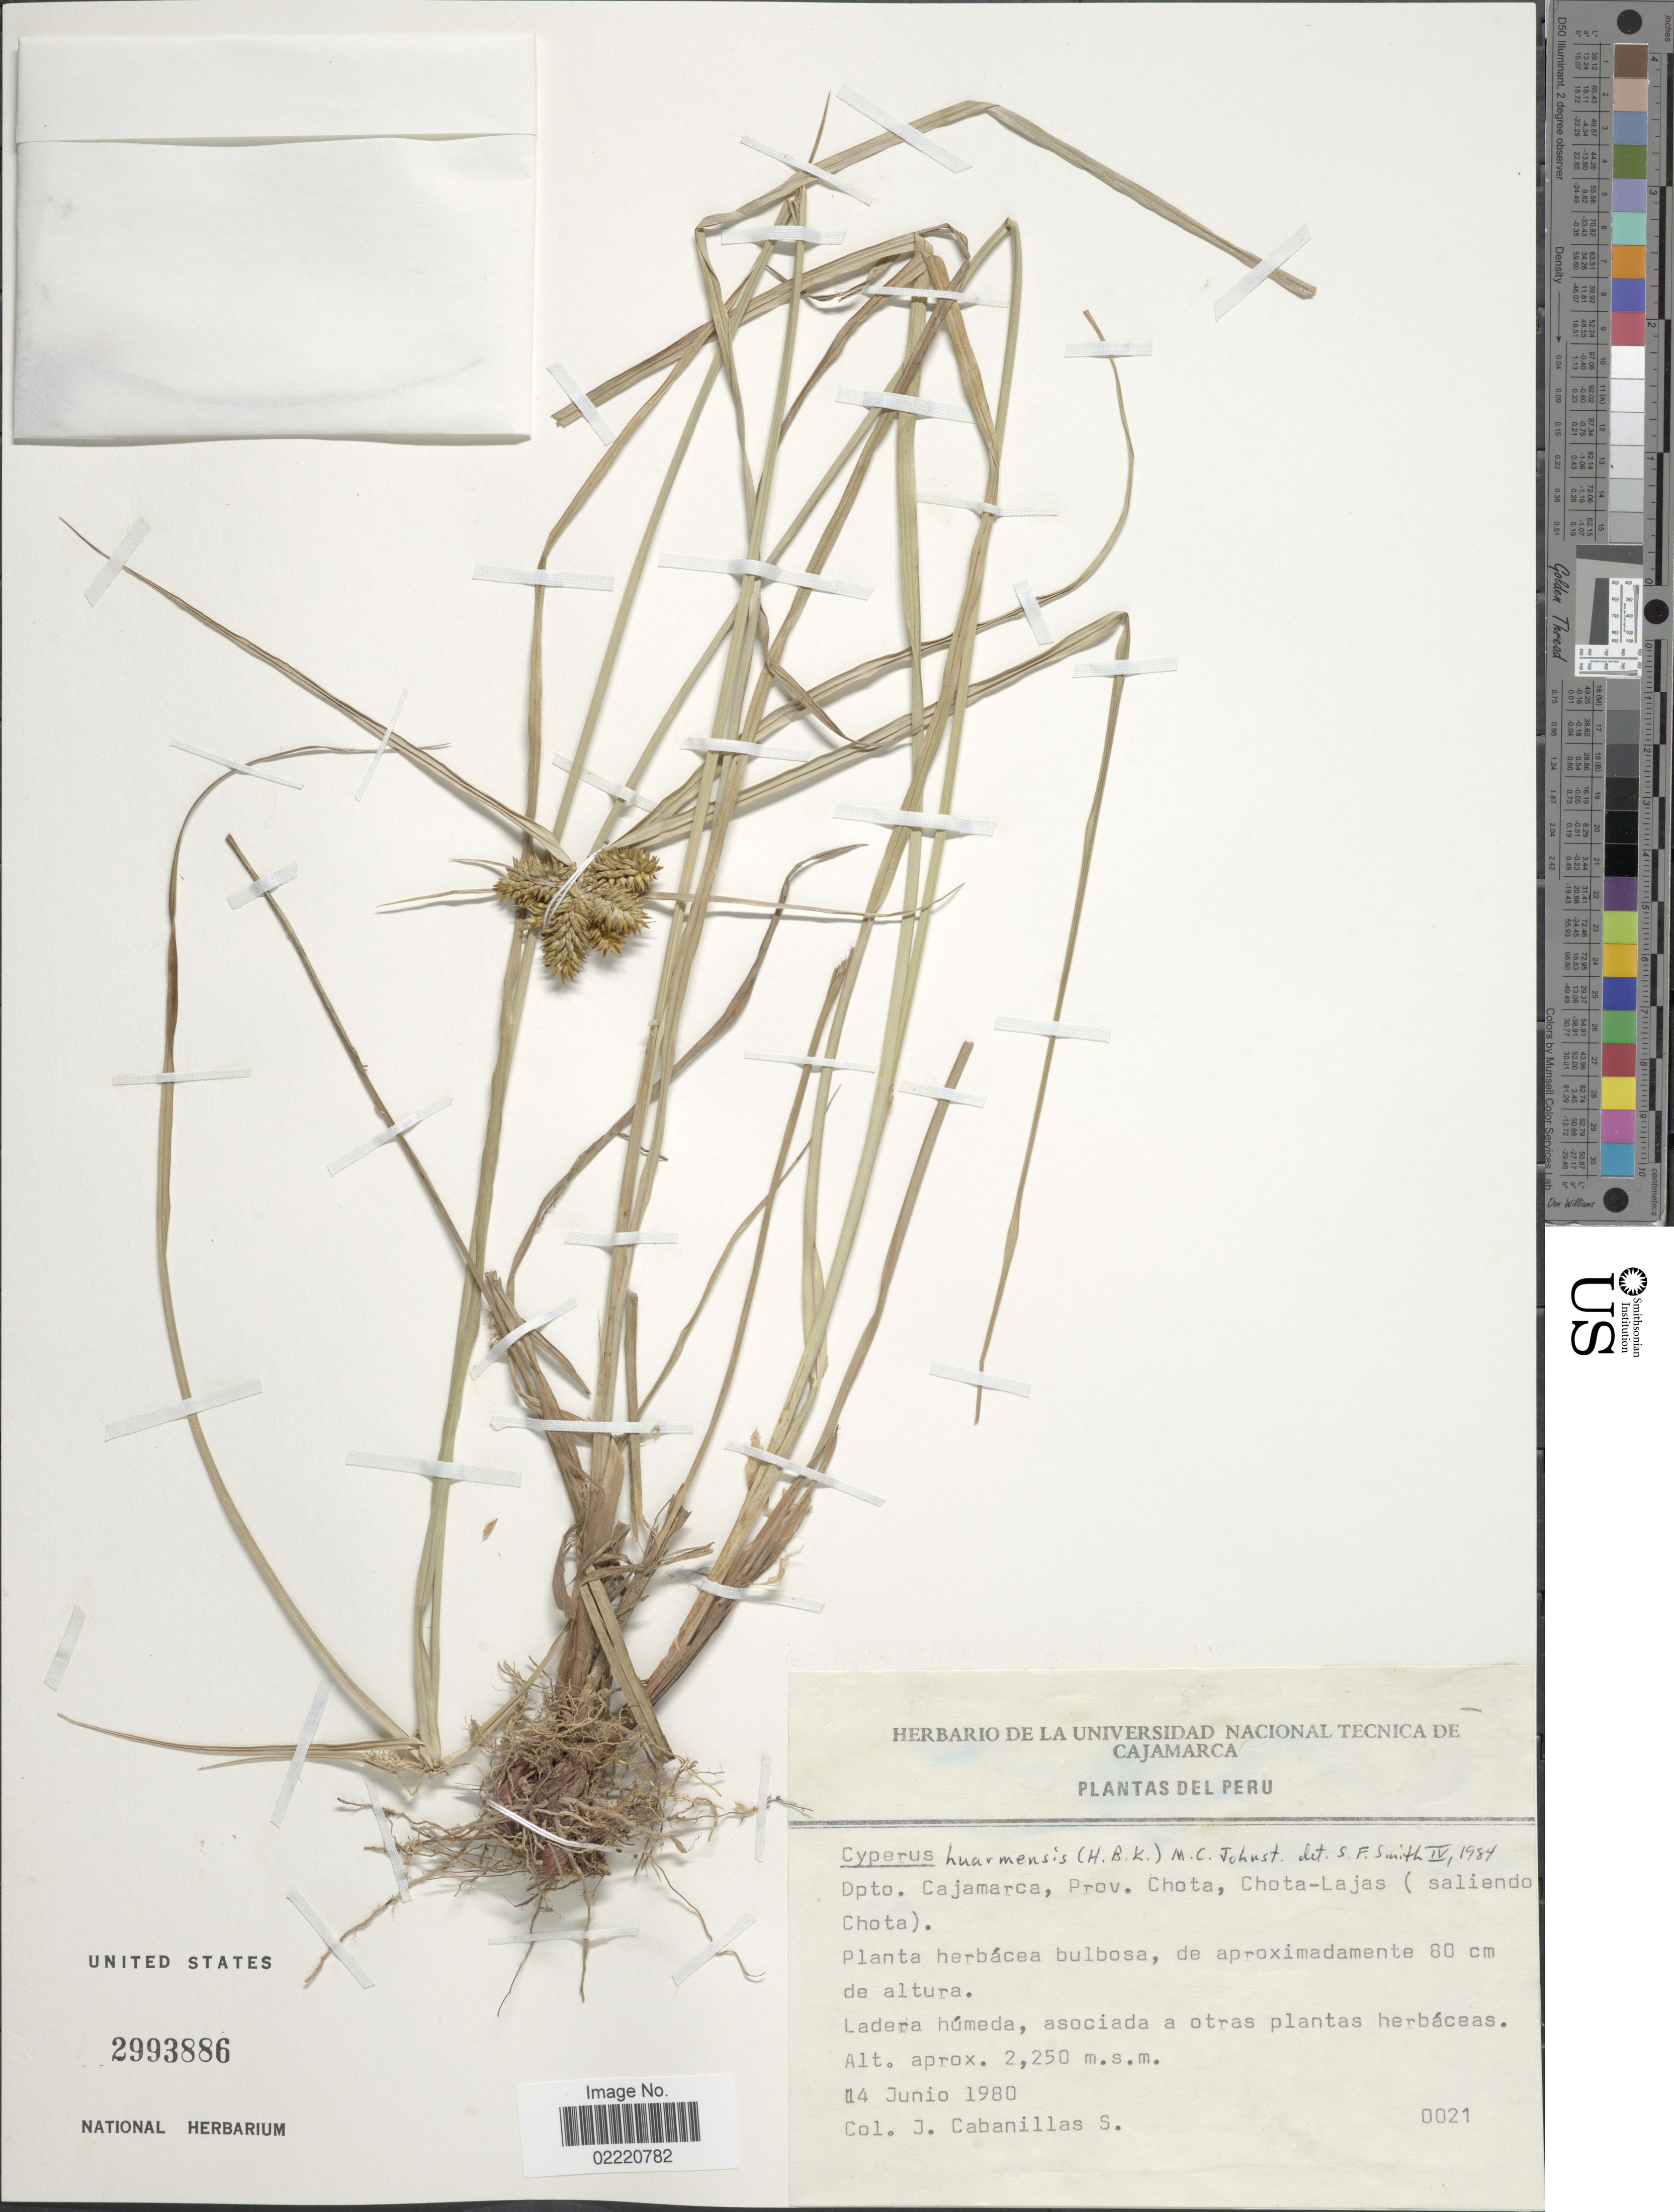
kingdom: Plantae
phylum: Tracheophyta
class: Liliopsida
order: Poales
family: Cyperaceae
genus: Cyperus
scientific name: Cyperus aggregatus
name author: (Willd.) Endl.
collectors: J. Cabanillas S.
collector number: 0021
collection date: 1980-06-04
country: Peru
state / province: Cajamarca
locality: Dpto. Cajamarca, Prov. Chota, Chota-Lajas (saliendo Chota)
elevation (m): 2250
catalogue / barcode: US 2993886